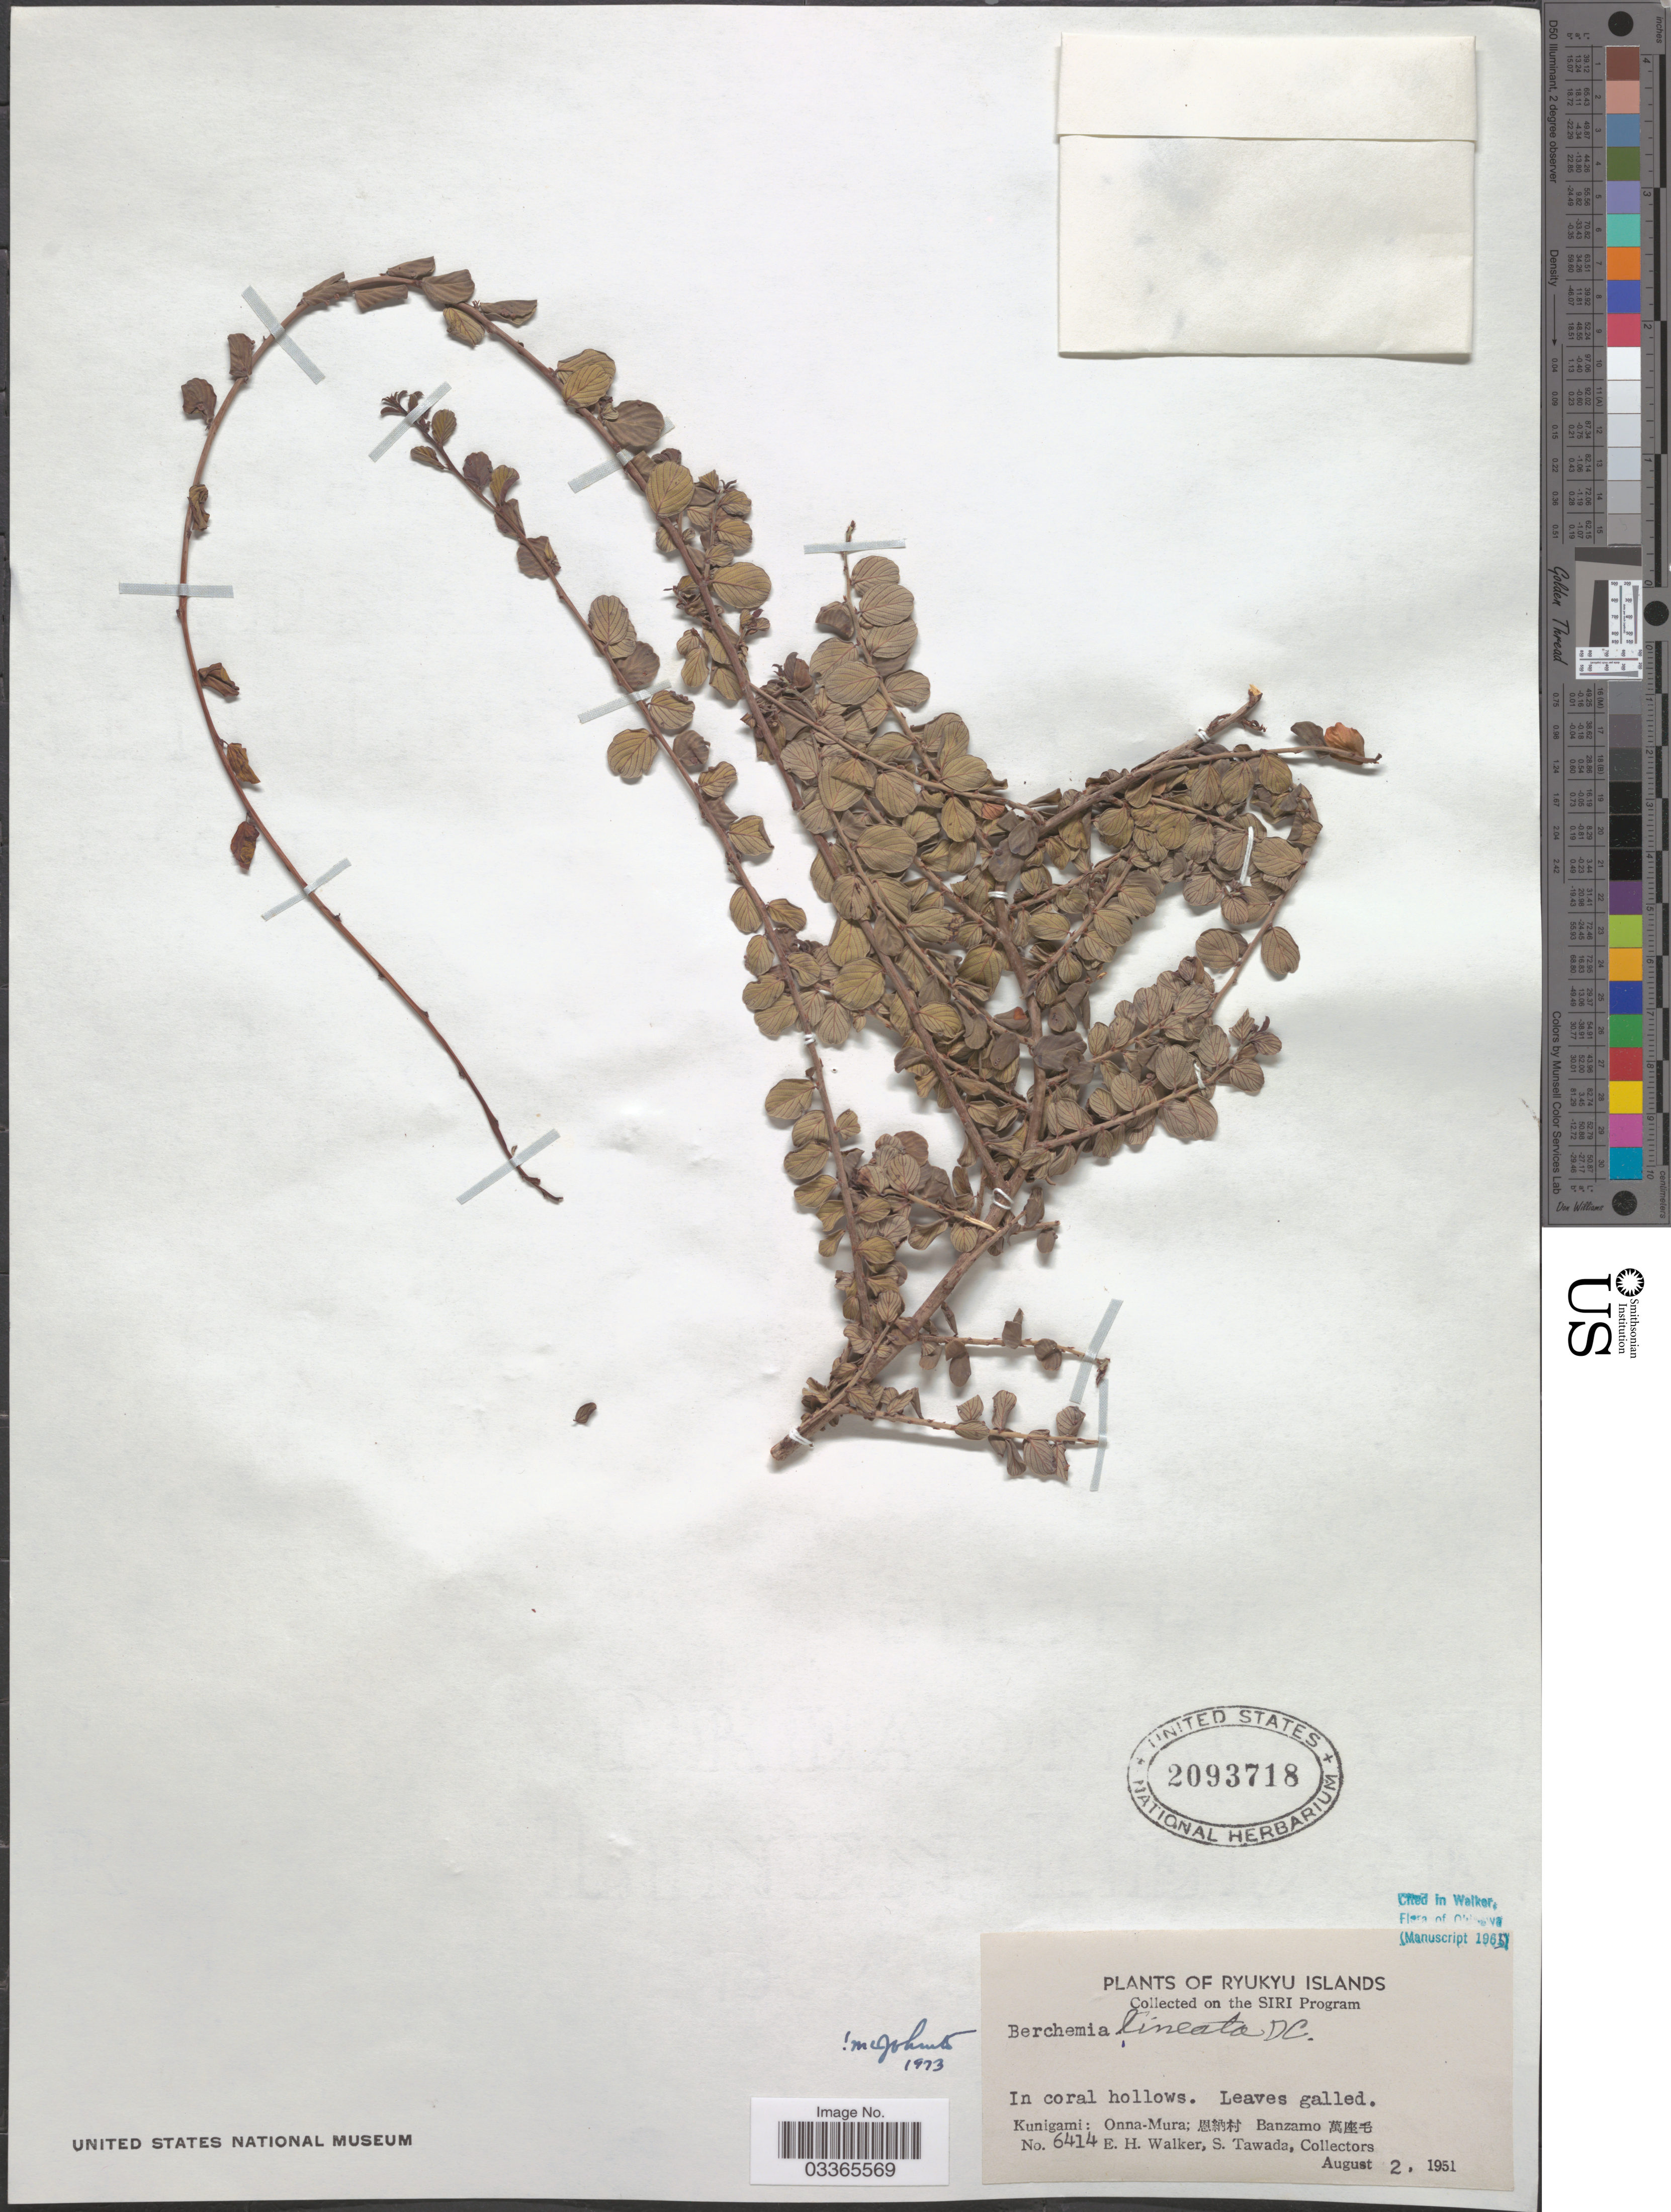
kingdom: Plantae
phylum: Tracheophyta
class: Magnoliopsida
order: Rosales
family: Rhamnaceae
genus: Berchemia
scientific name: Berchemia lineata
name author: (L.) DC.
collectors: E. H. Walker & S. Tawada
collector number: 6414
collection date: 1951-08-02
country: Japan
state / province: Okinawa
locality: Ryukyu Islands, Kunigami: Onna-Mura; [Foreign script] Banzamo [Foreign script].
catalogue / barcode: US 2093718